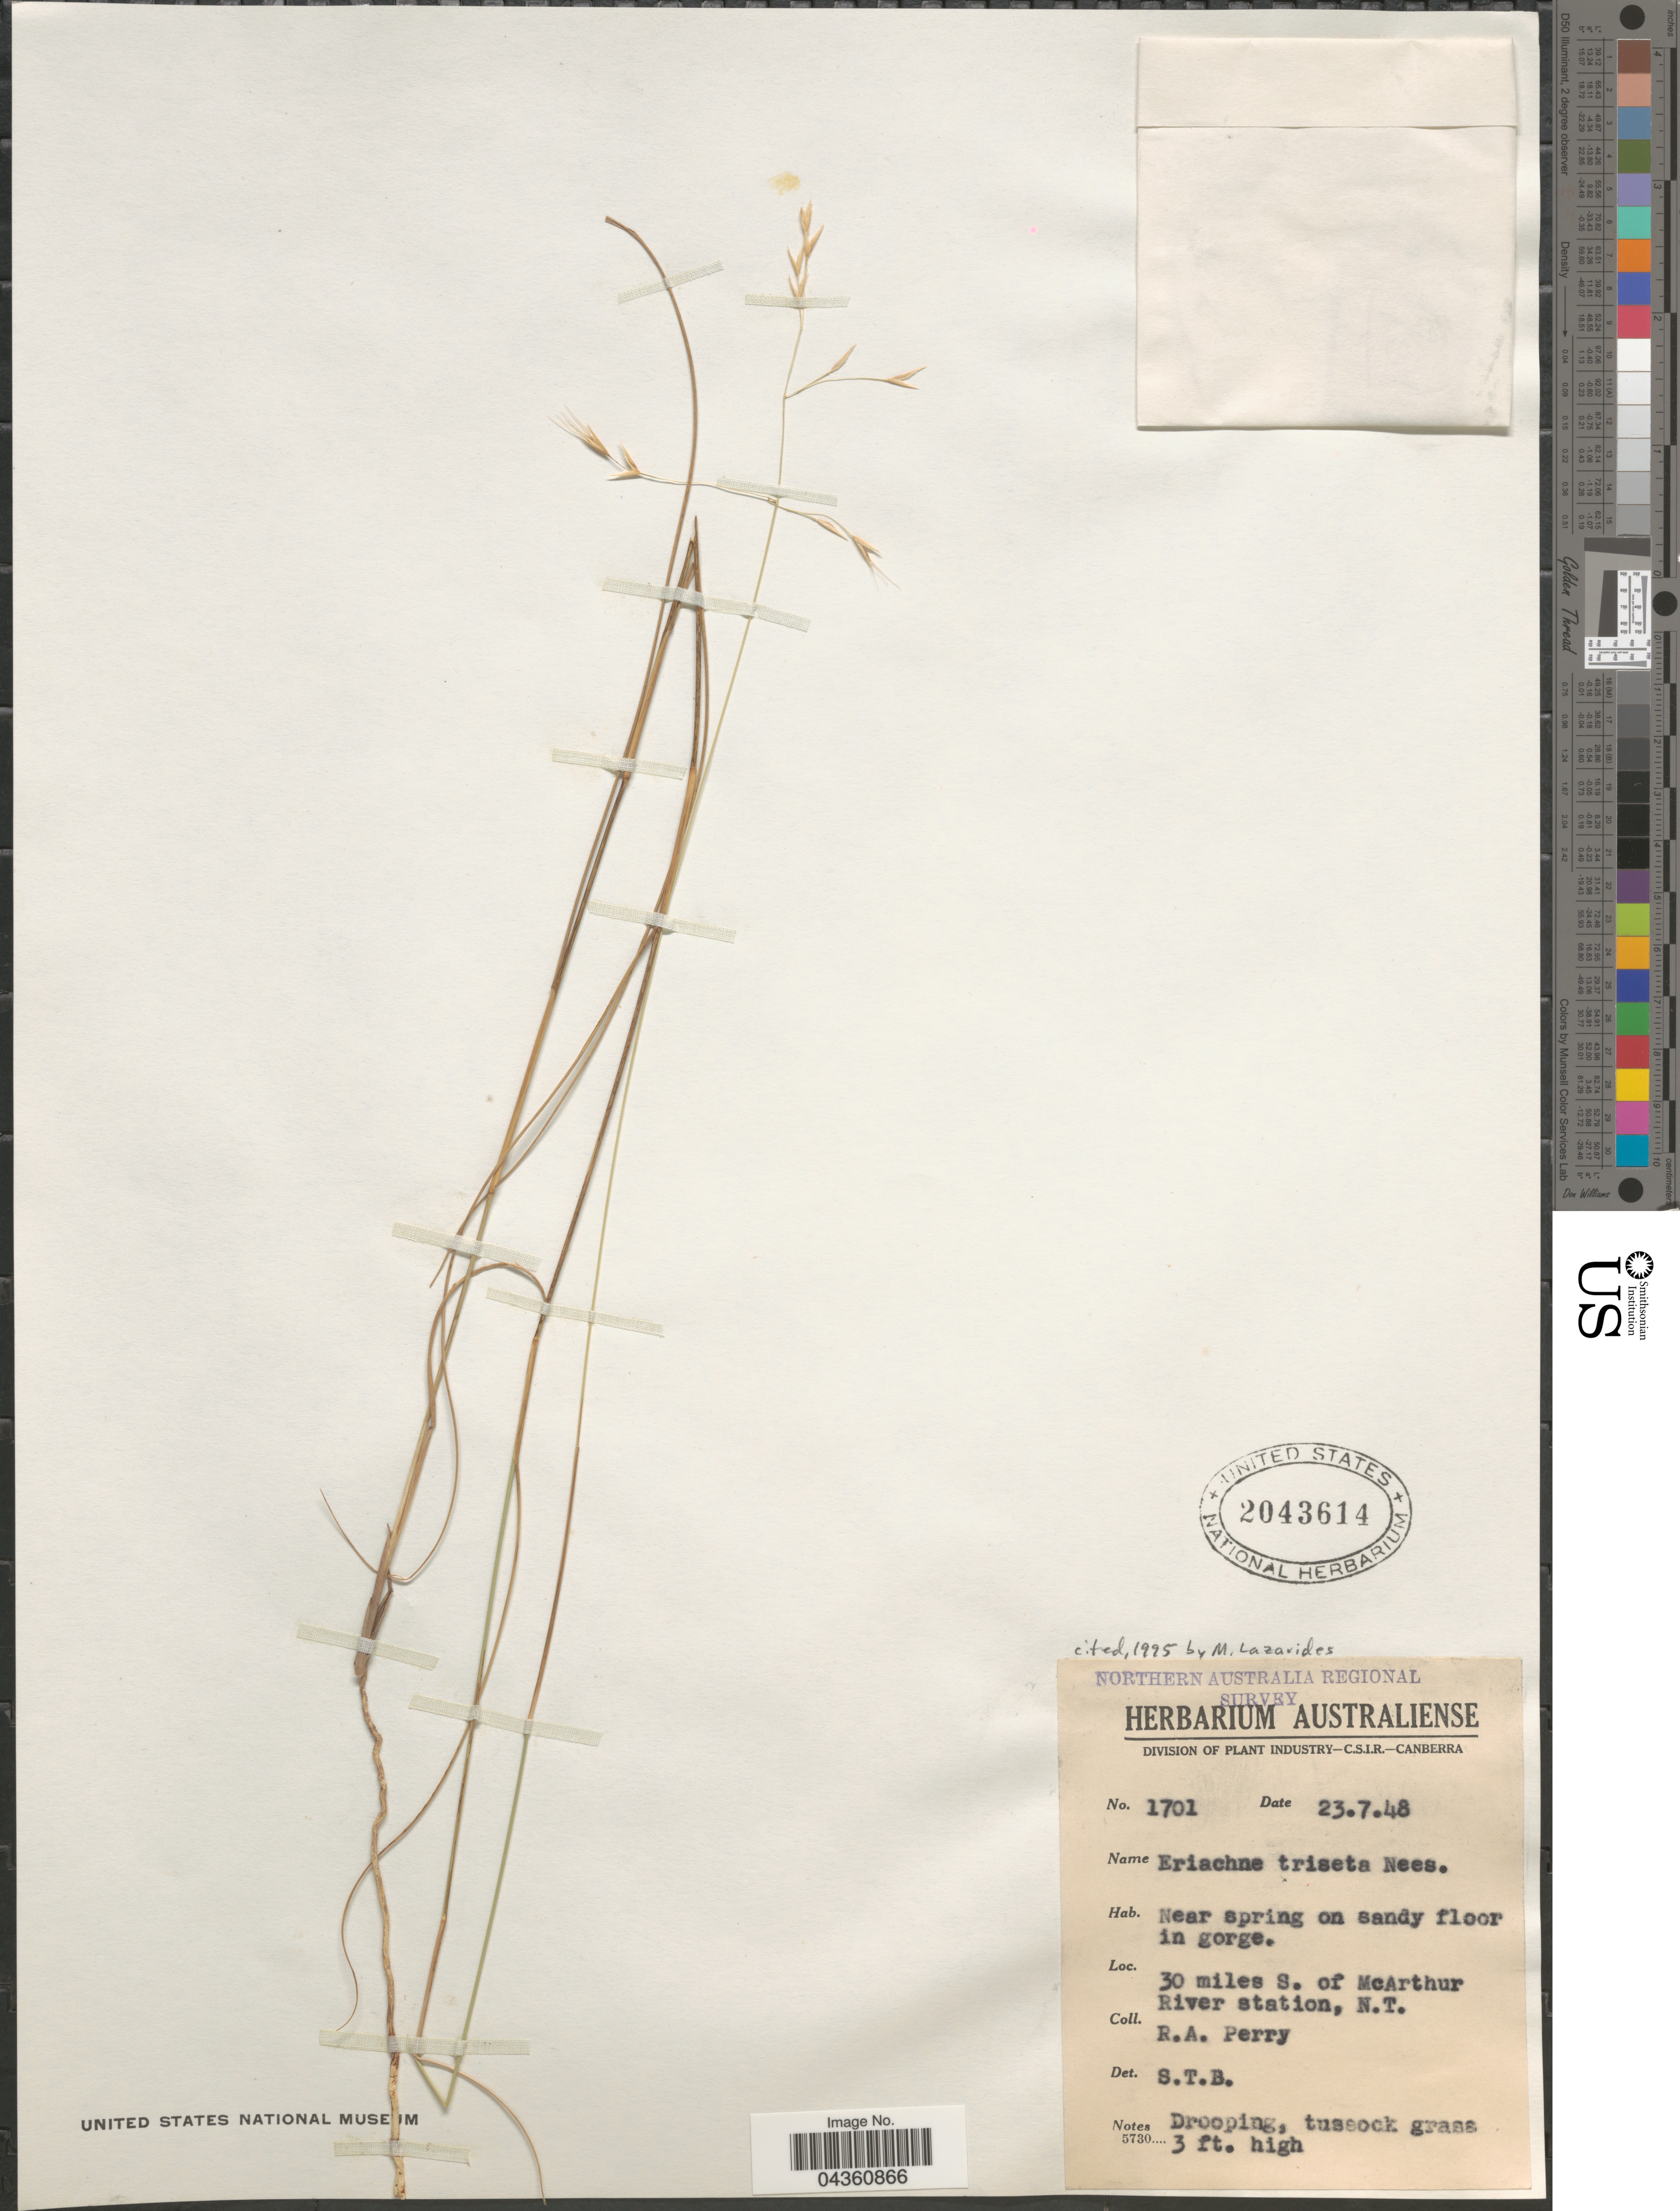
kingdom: Plantae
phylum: Tracheophyta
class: Liliopsida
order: Poales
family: Poaceae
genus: Eriachne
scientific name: Eriachne triseta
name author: Nees ex Steud.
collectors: Perry, R. A.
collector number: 1701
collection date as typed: Transcribed d/m/y: 23/7/48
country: Australia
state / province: Northern Territory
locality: Northern Australia Regional Survey. 30 miles S. of McArthur River station.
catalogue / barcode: US 2043614